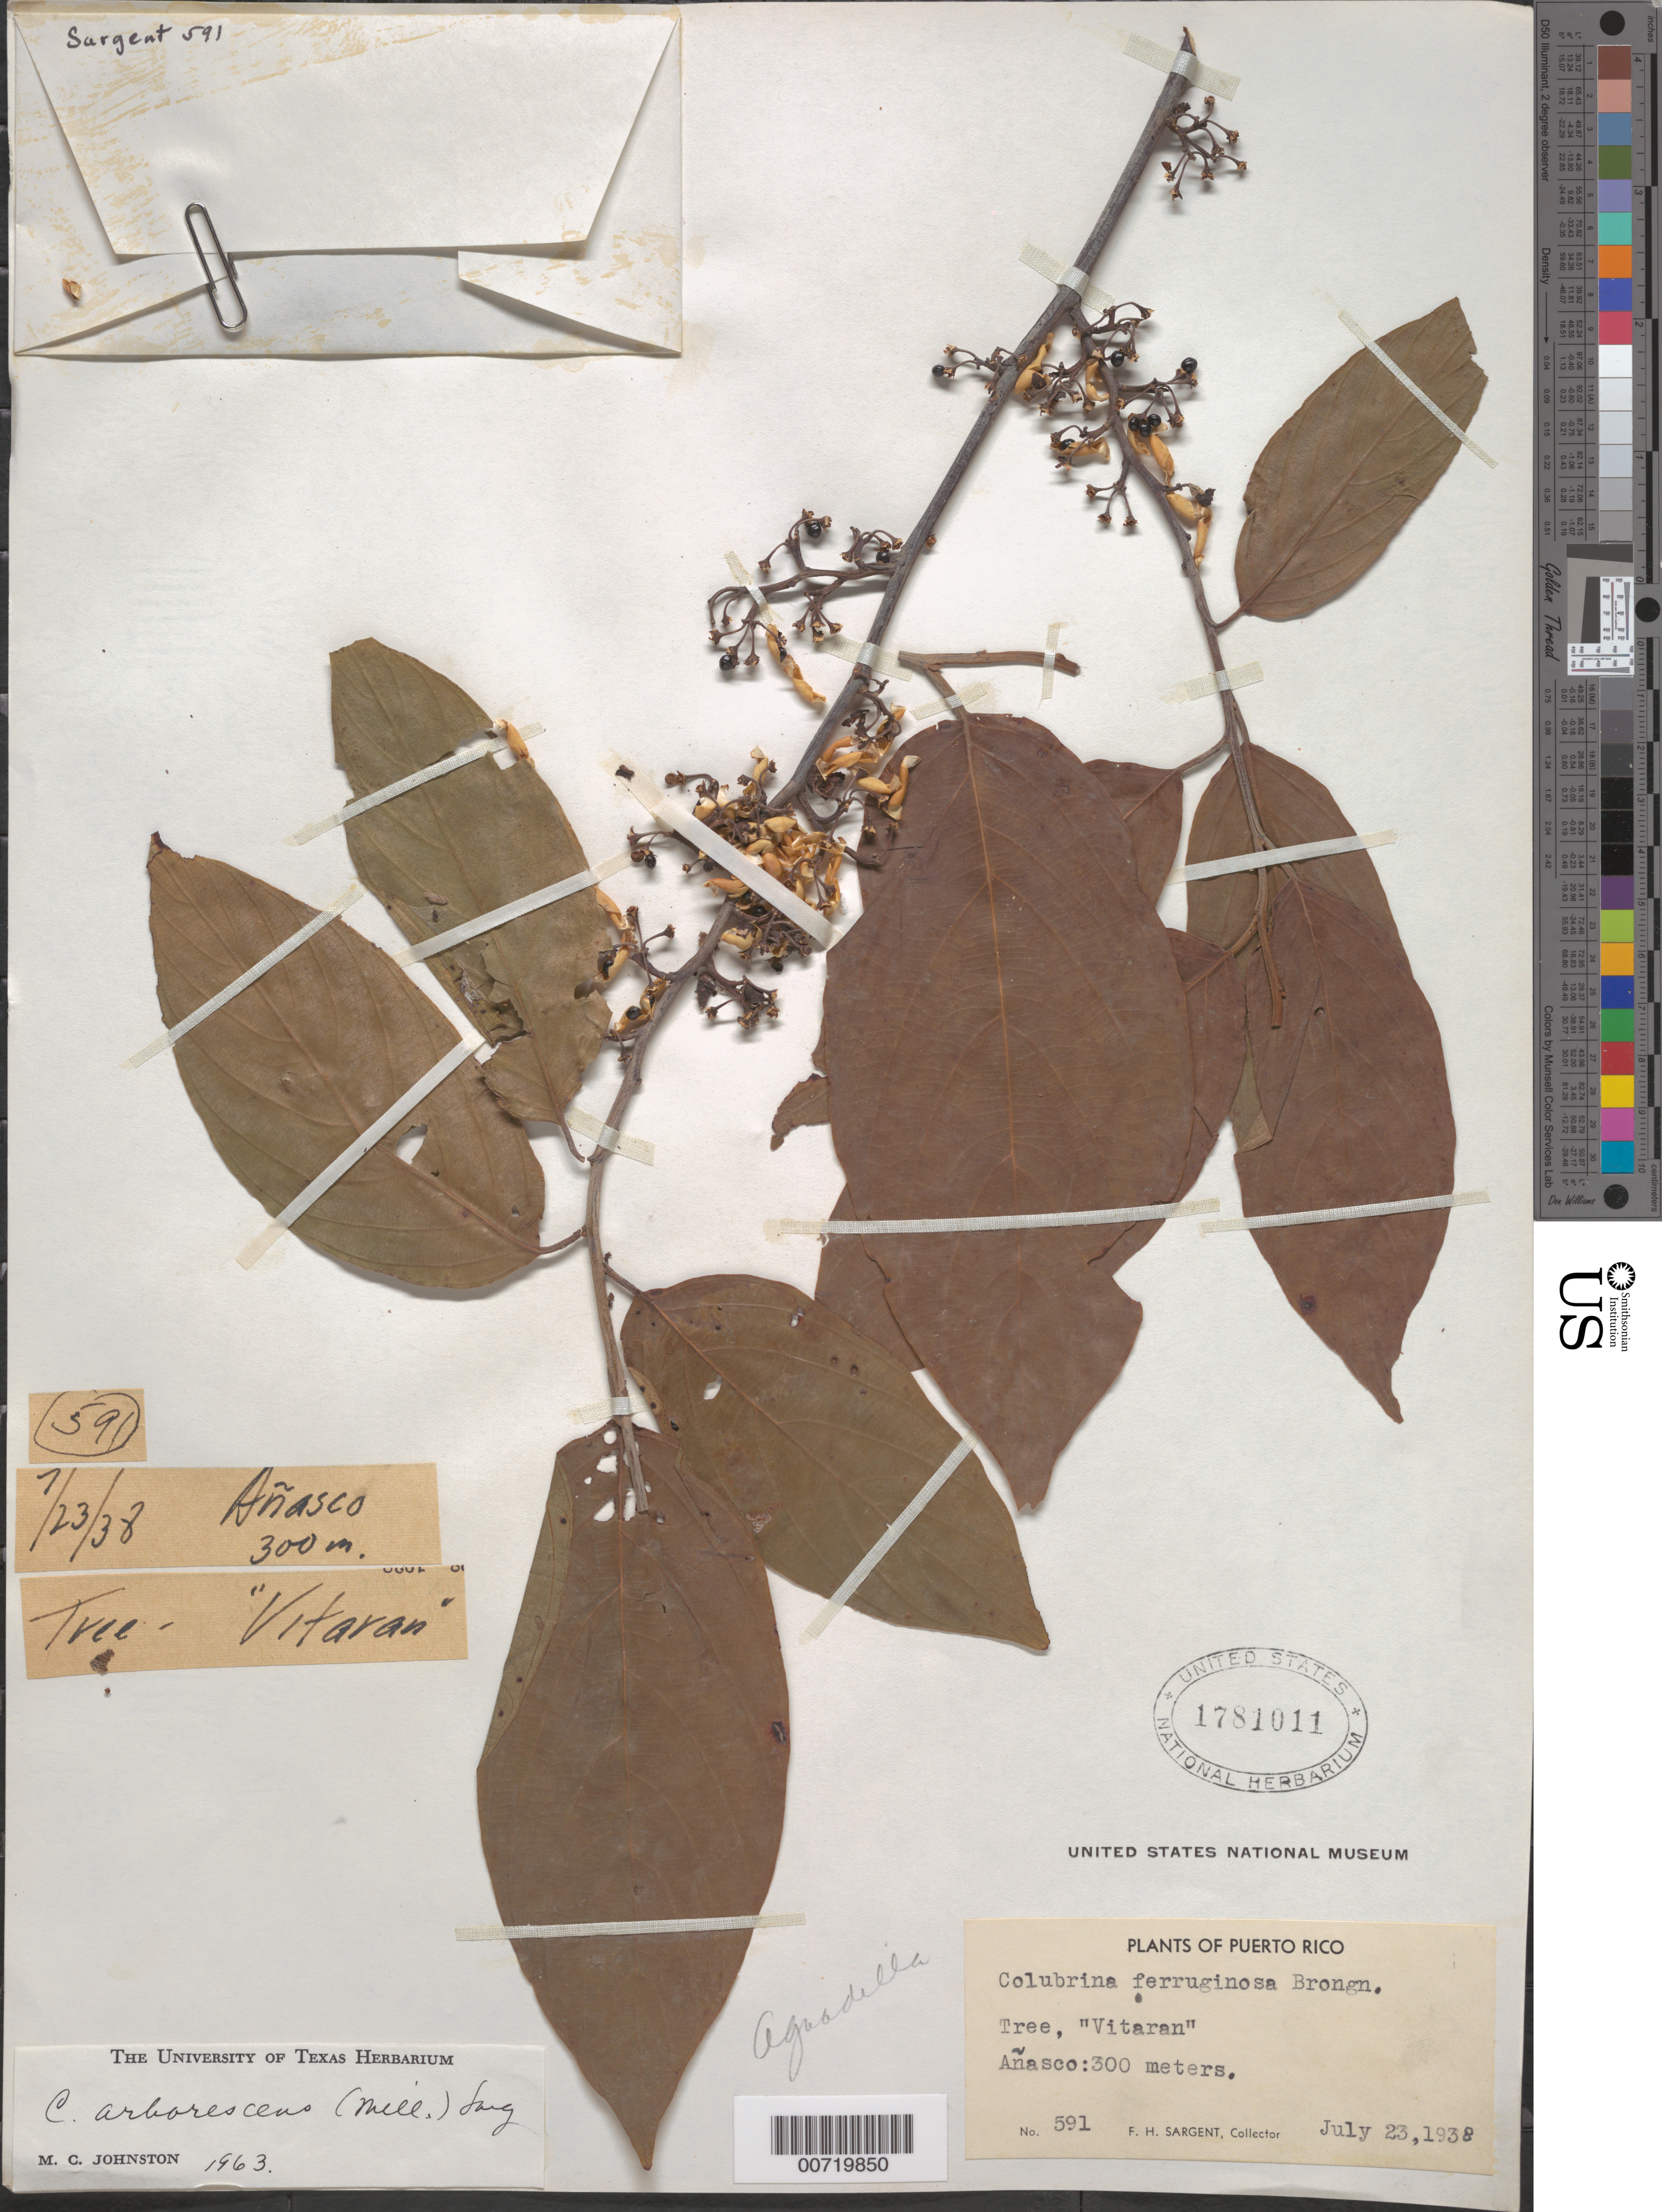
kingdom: Plantae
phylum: Tracheophyta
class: Magnoliopsida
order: Rosales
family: Rhamnaceae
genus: Colubrina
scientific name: Colubrina arborescens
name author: (Mill.) Sarg.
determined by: Johnston, Marshall C.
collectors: F. H. Sargent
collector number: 591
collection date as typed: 23 Jul 1938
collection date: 1938-07-23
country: Puerto Rico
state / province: Añasco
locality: Añasco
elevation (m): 300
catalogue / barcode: US 1781011